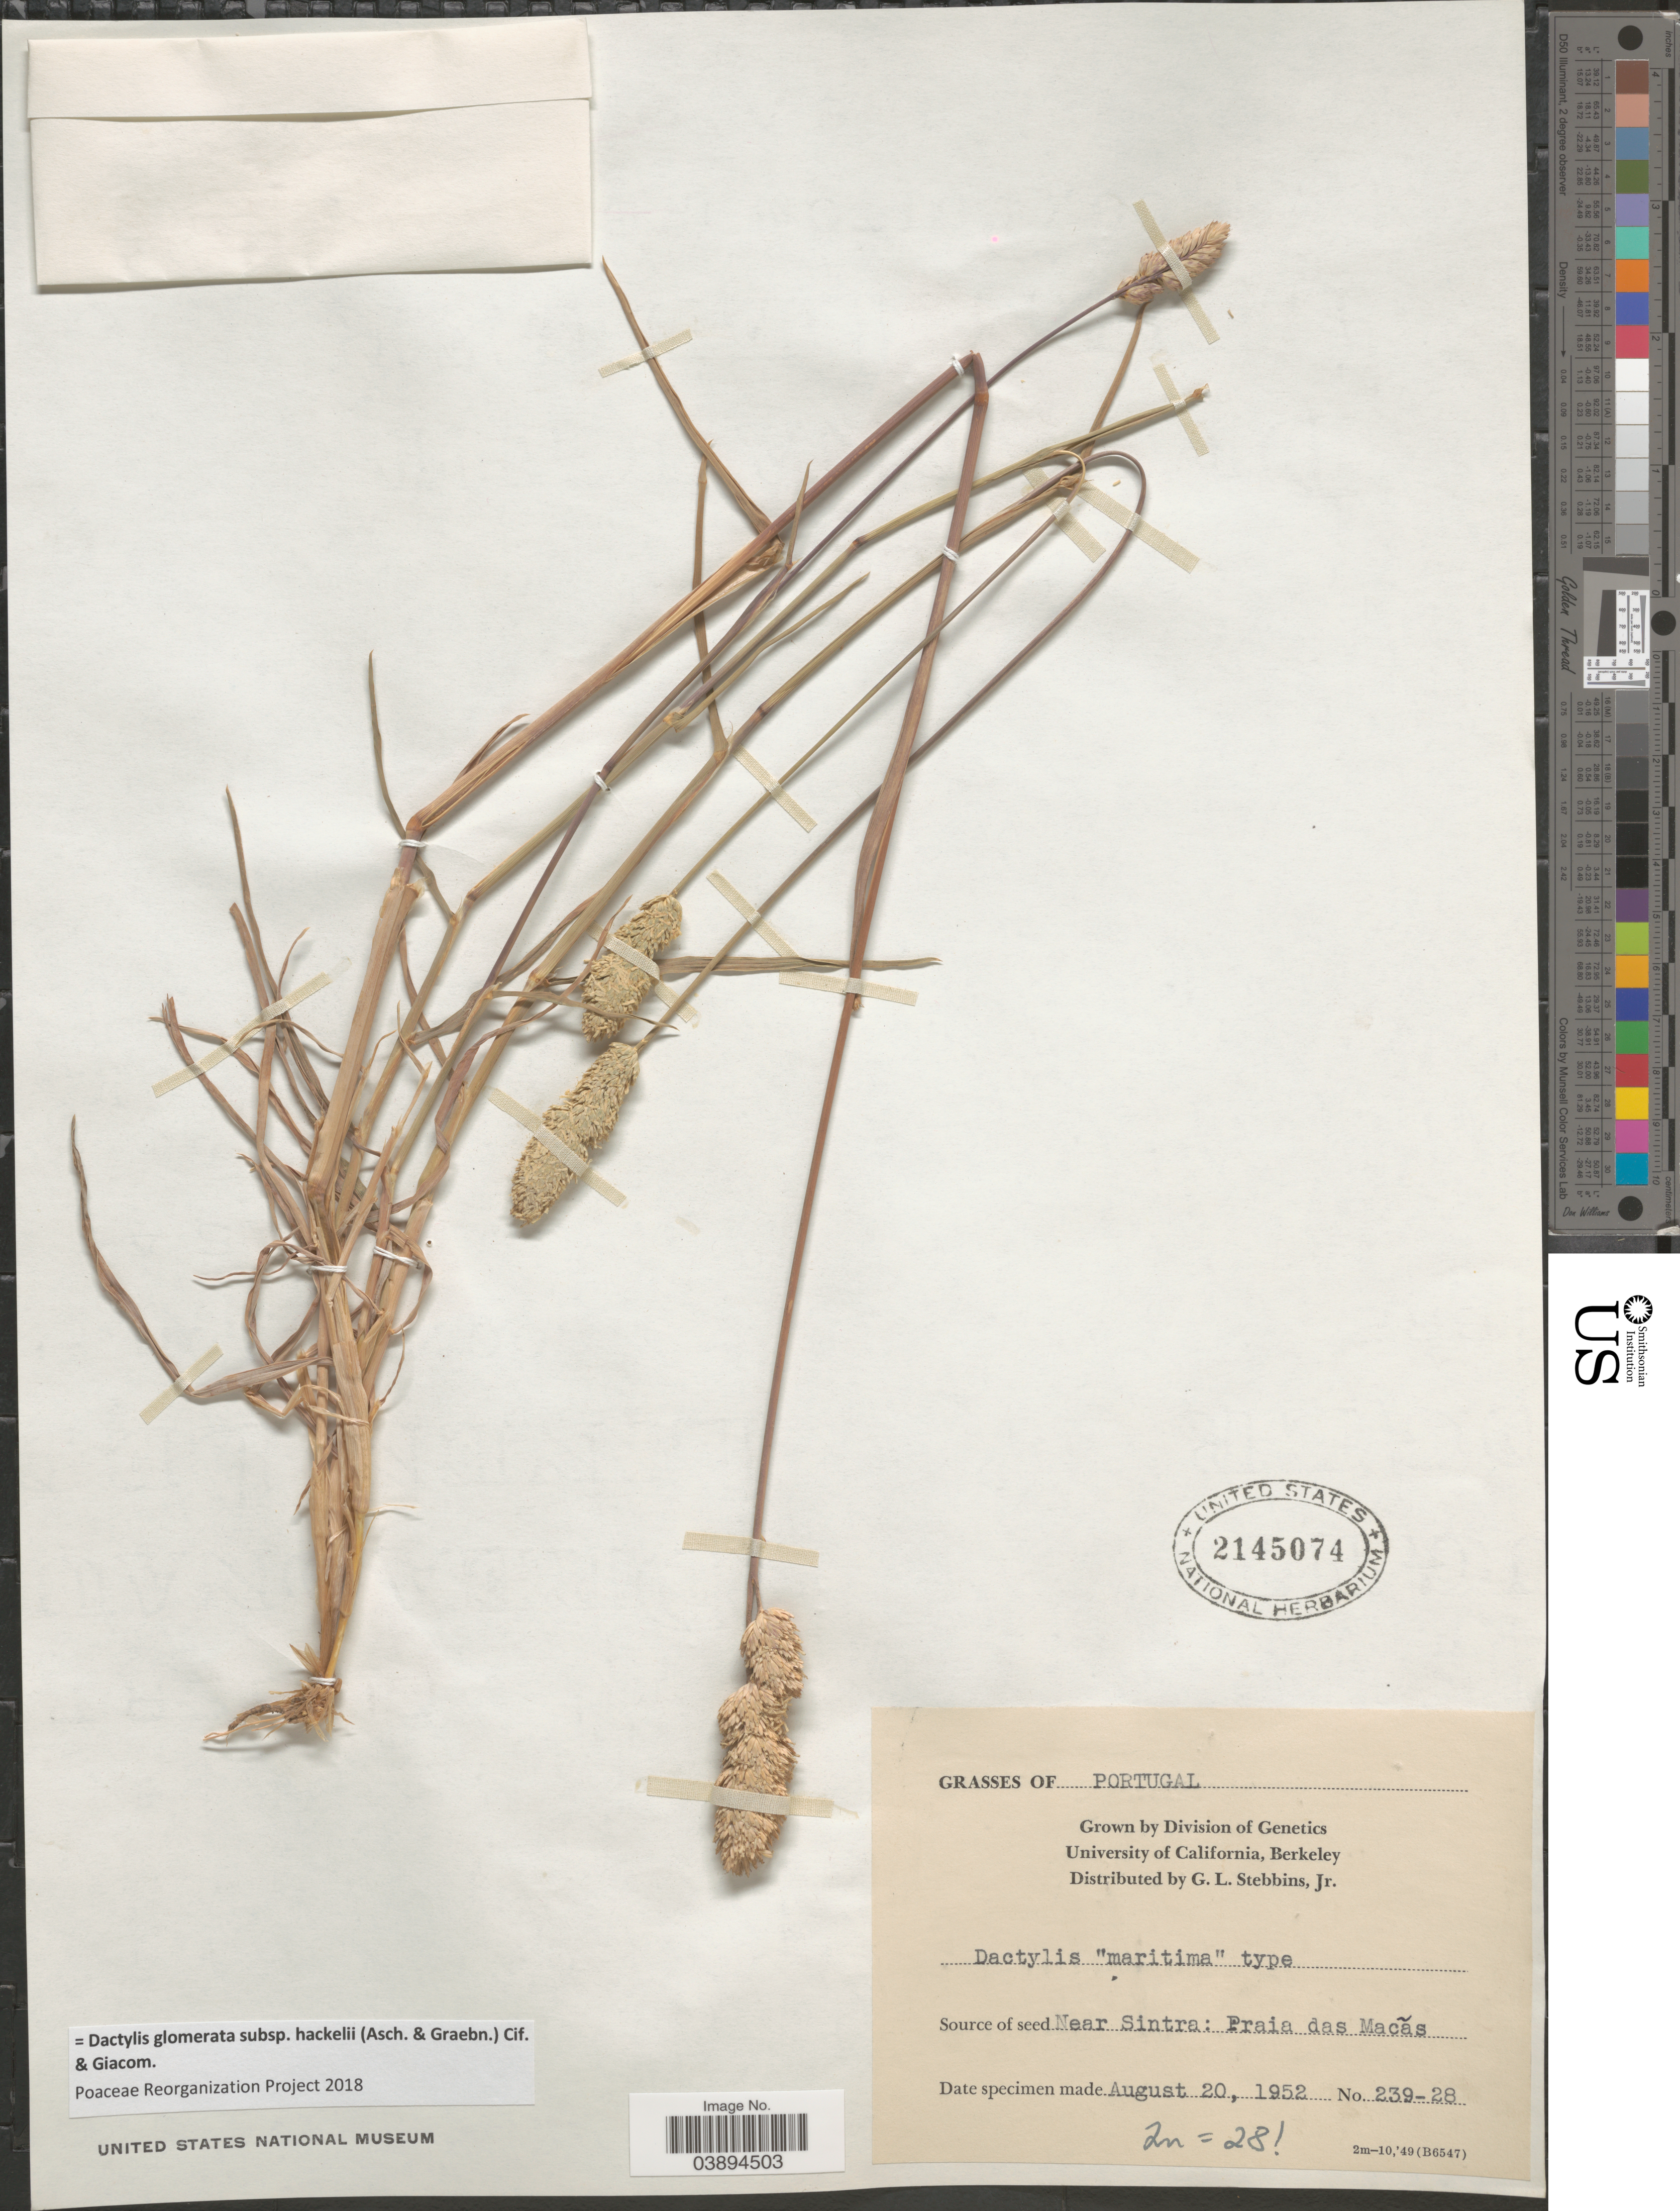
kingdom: Plantae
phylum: Tracheophyta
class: Liliopsida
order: Poales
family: Poaceae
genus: Dactylis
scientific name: Dactylis glomerata subsp. hackelii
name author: (Asch. & Graebn.) Domin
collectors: G. L. Stebbins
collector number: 239-28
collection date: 1952-08-20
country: Portugal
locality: Near Sintra: Praia das Macãs.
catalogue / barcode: US 2145074